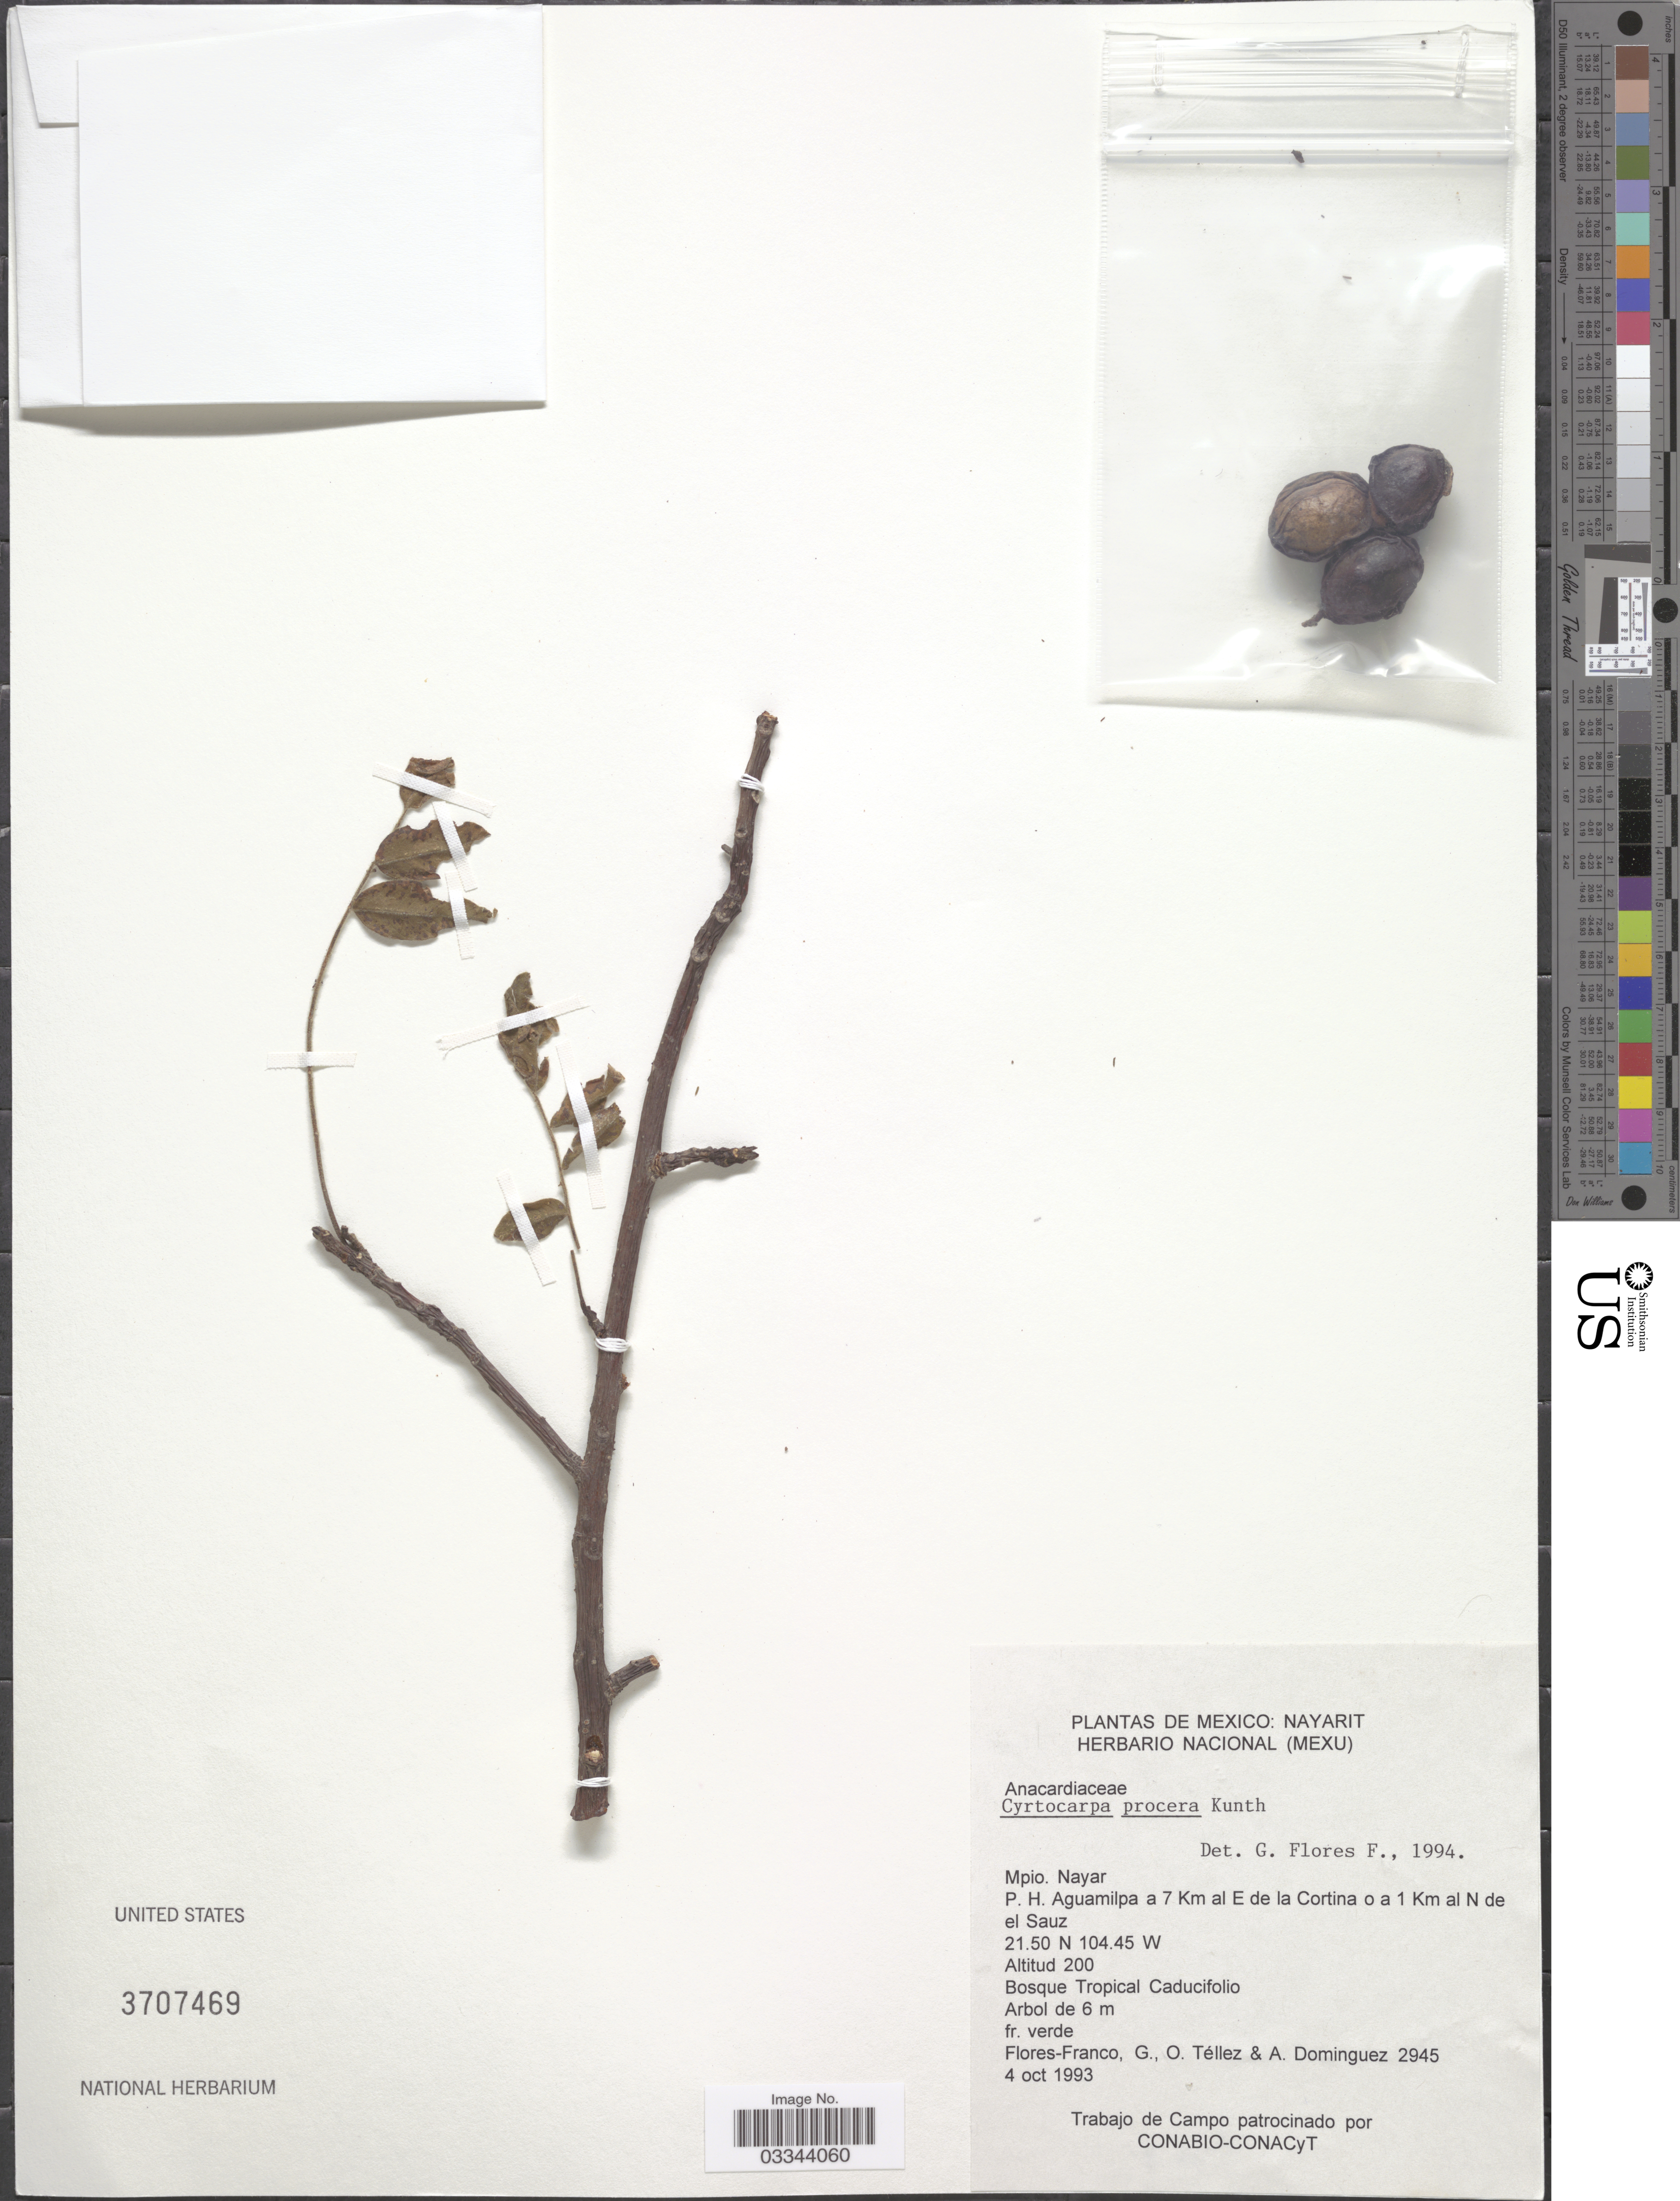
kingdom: Plantae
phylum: Tracheophyta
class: Magnoliopsida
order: Sapindales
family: Anacardiaceae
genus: Cyrtocarpa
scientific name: Cyrtocarpa procera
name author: Kunth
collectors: G. Flores F., O. Tellez & A. Dominguez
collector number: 2945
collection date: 1993-10-04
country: Mexico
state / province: Nayarit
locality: Mpio. Nayar. P. H. Aguamilpa a 7 Km al E de la Cortina o a 1 Km al N de el Sauz.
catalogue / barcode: US 3707469